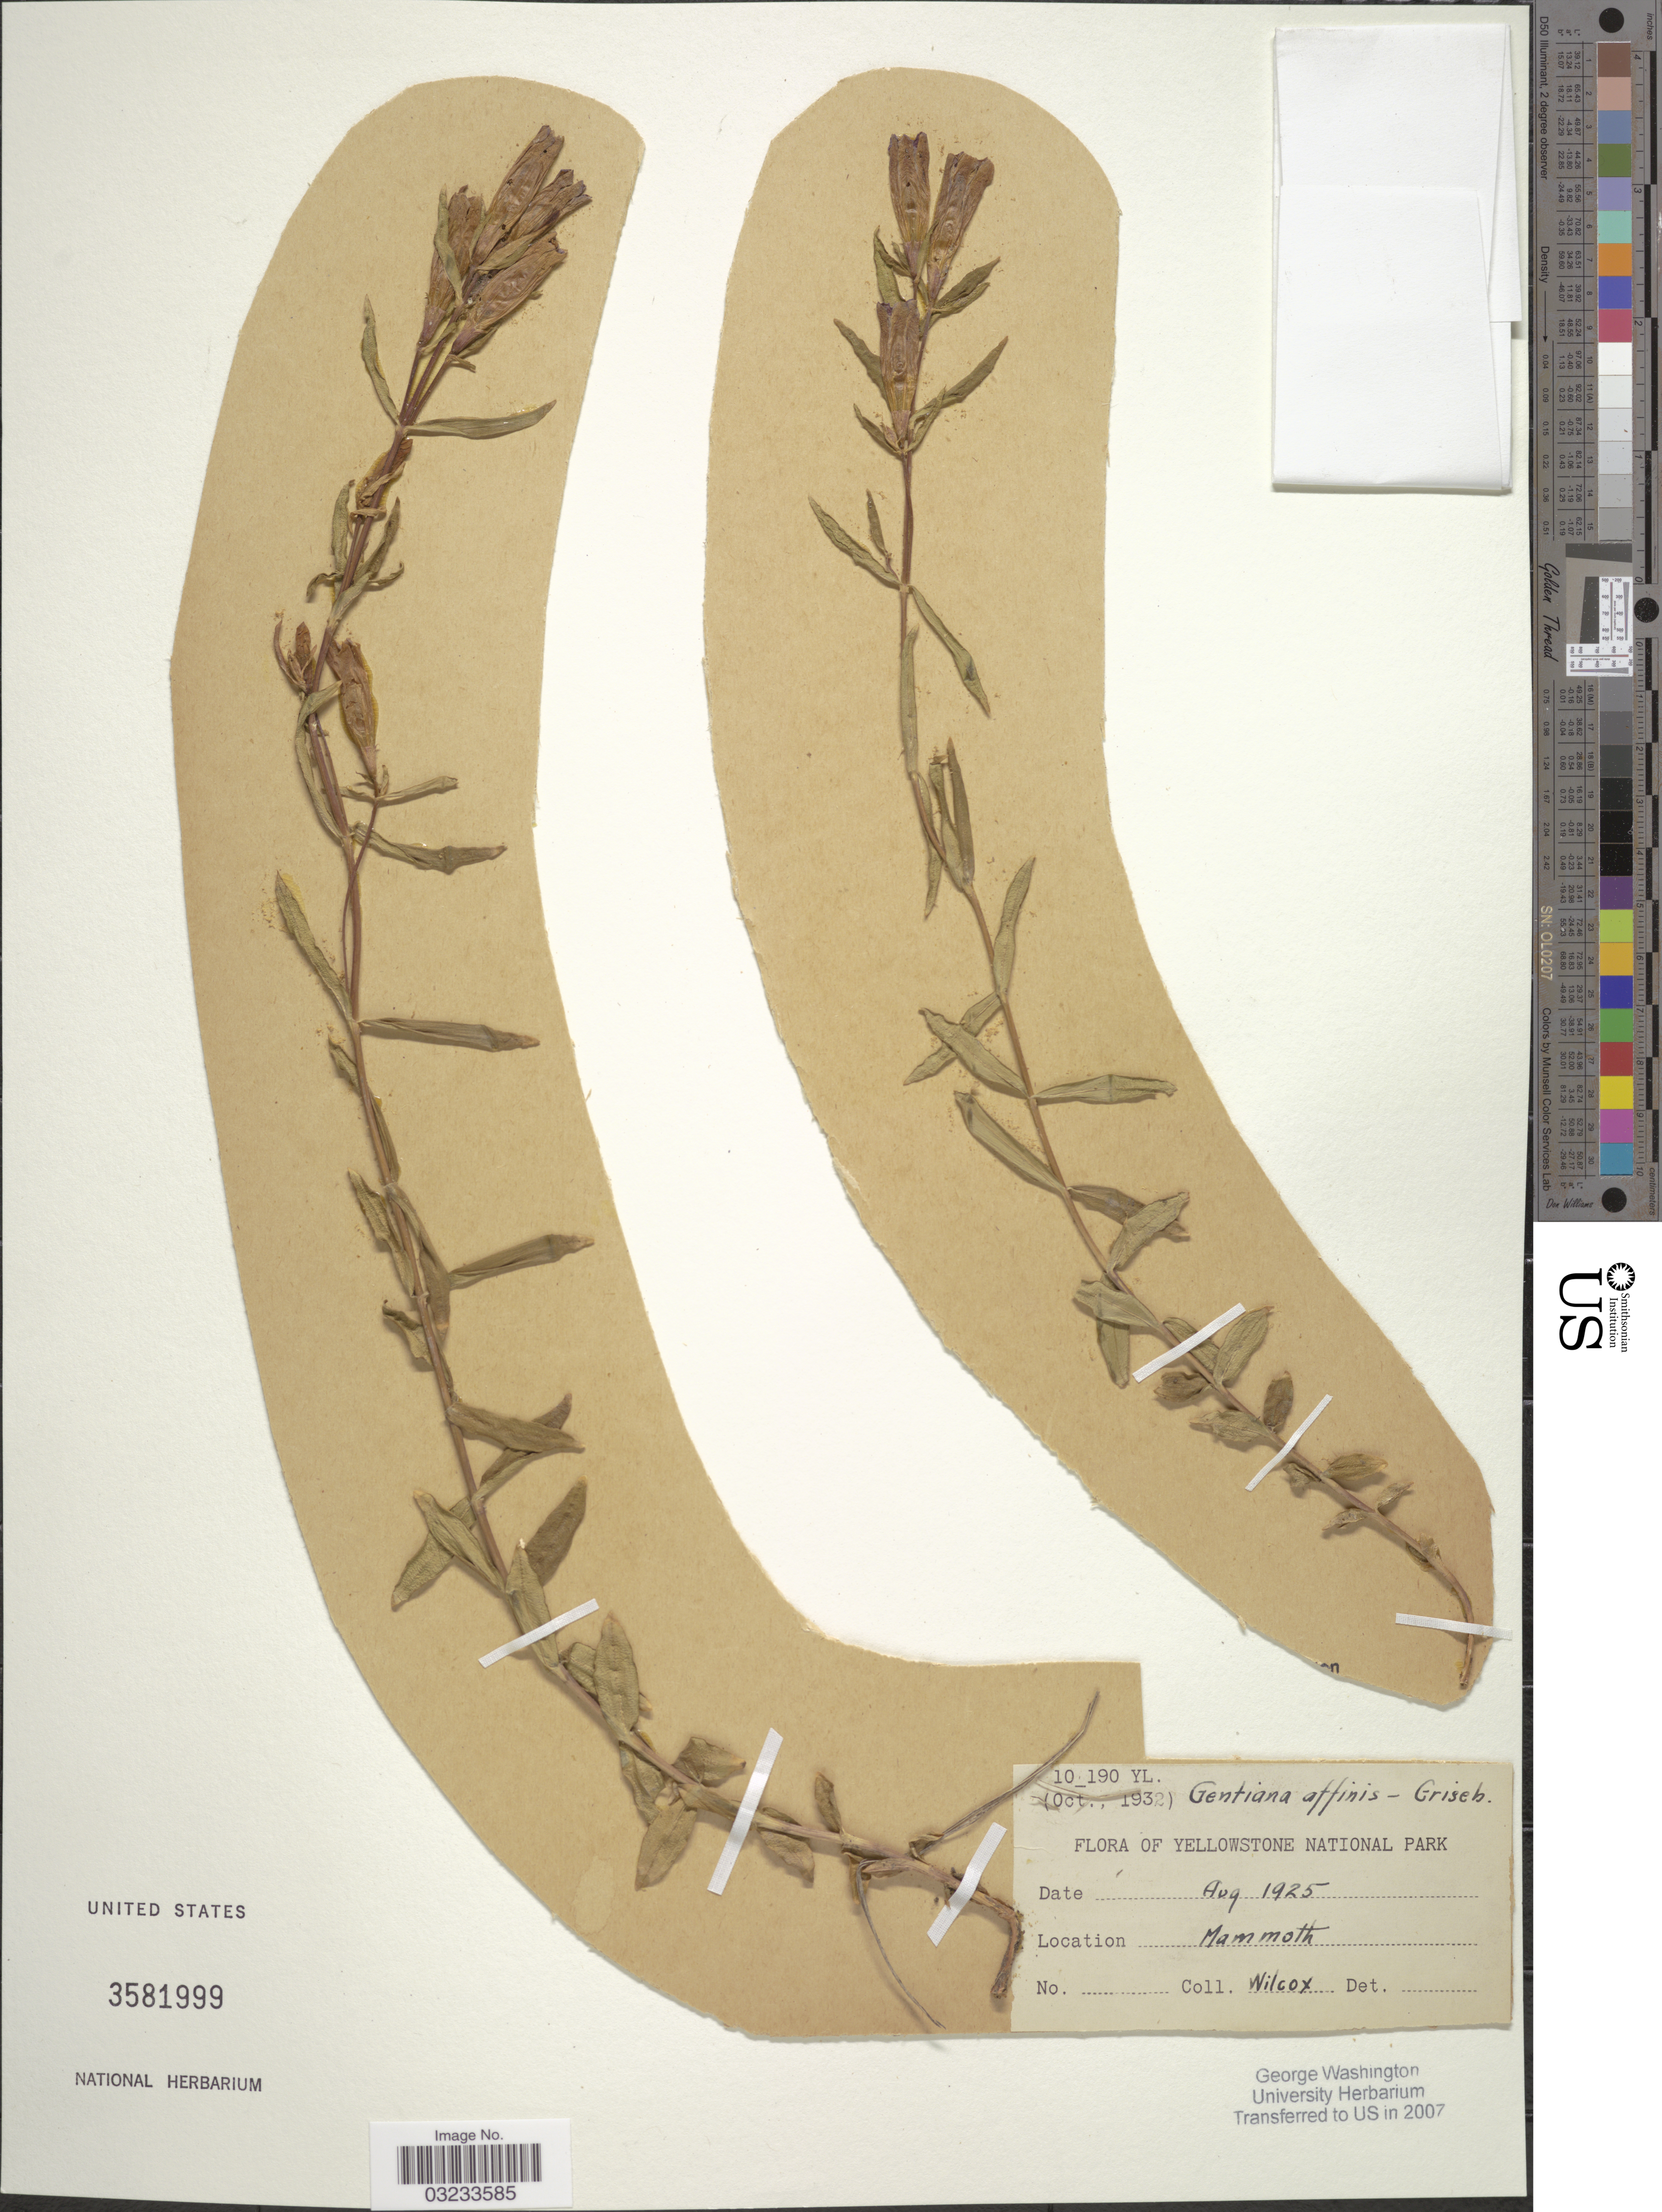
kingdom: Plantae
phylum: Tracheophyta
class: Magnoliopsida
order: Gentianales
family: Gentianaceae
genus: Gentiana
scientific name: Gentiana affinis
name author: Griseb.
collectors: -. Wilcox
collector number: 10_190 YL?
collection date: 1925-08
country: United States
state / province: Wyoming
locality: Yellowstone National Park. Mammoth.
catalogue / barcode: US 3581999